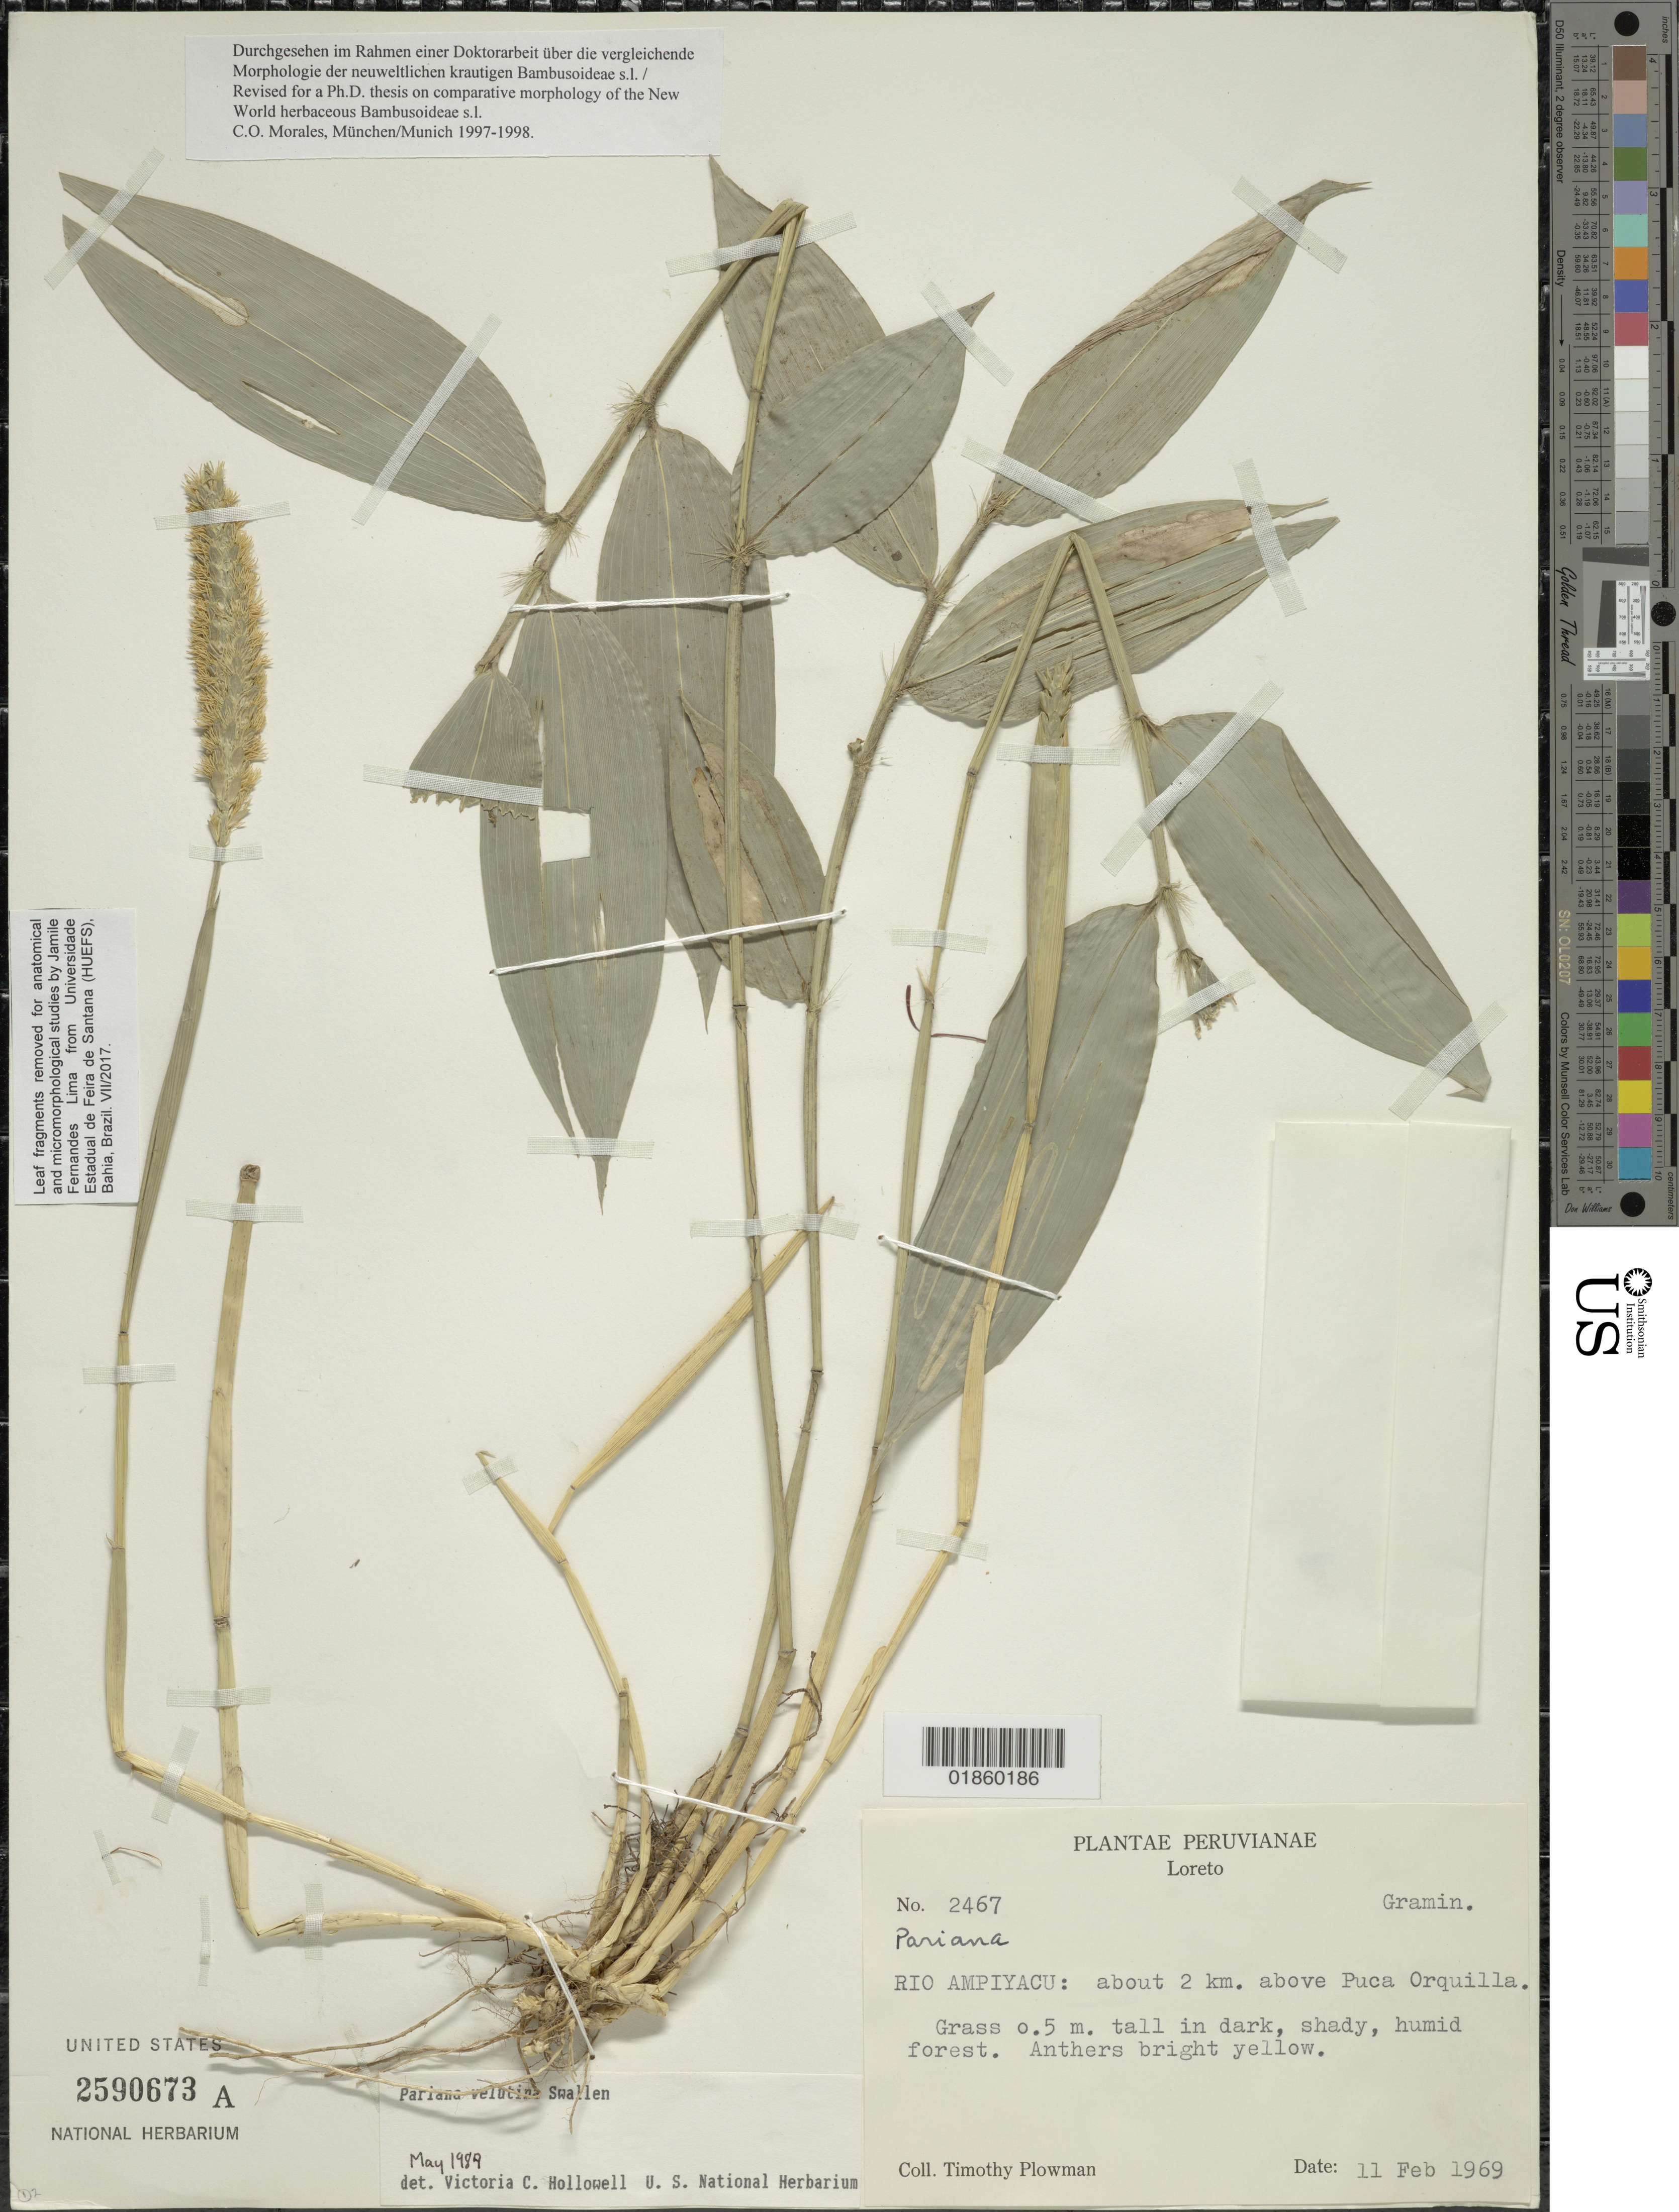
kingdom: Plantae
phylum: Tracheophyta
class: Liliopsida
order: Poales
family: Poaceae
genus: Pariana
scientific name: Pariana velutina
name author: Swallen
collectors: T. Plowman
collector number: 2467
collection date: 1969-02-11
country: Peru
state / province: Loreto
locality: Rop Ampiyachu: about 2km. above Puca Orquilla.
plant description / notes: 2590673-A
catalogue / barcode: US 2590673